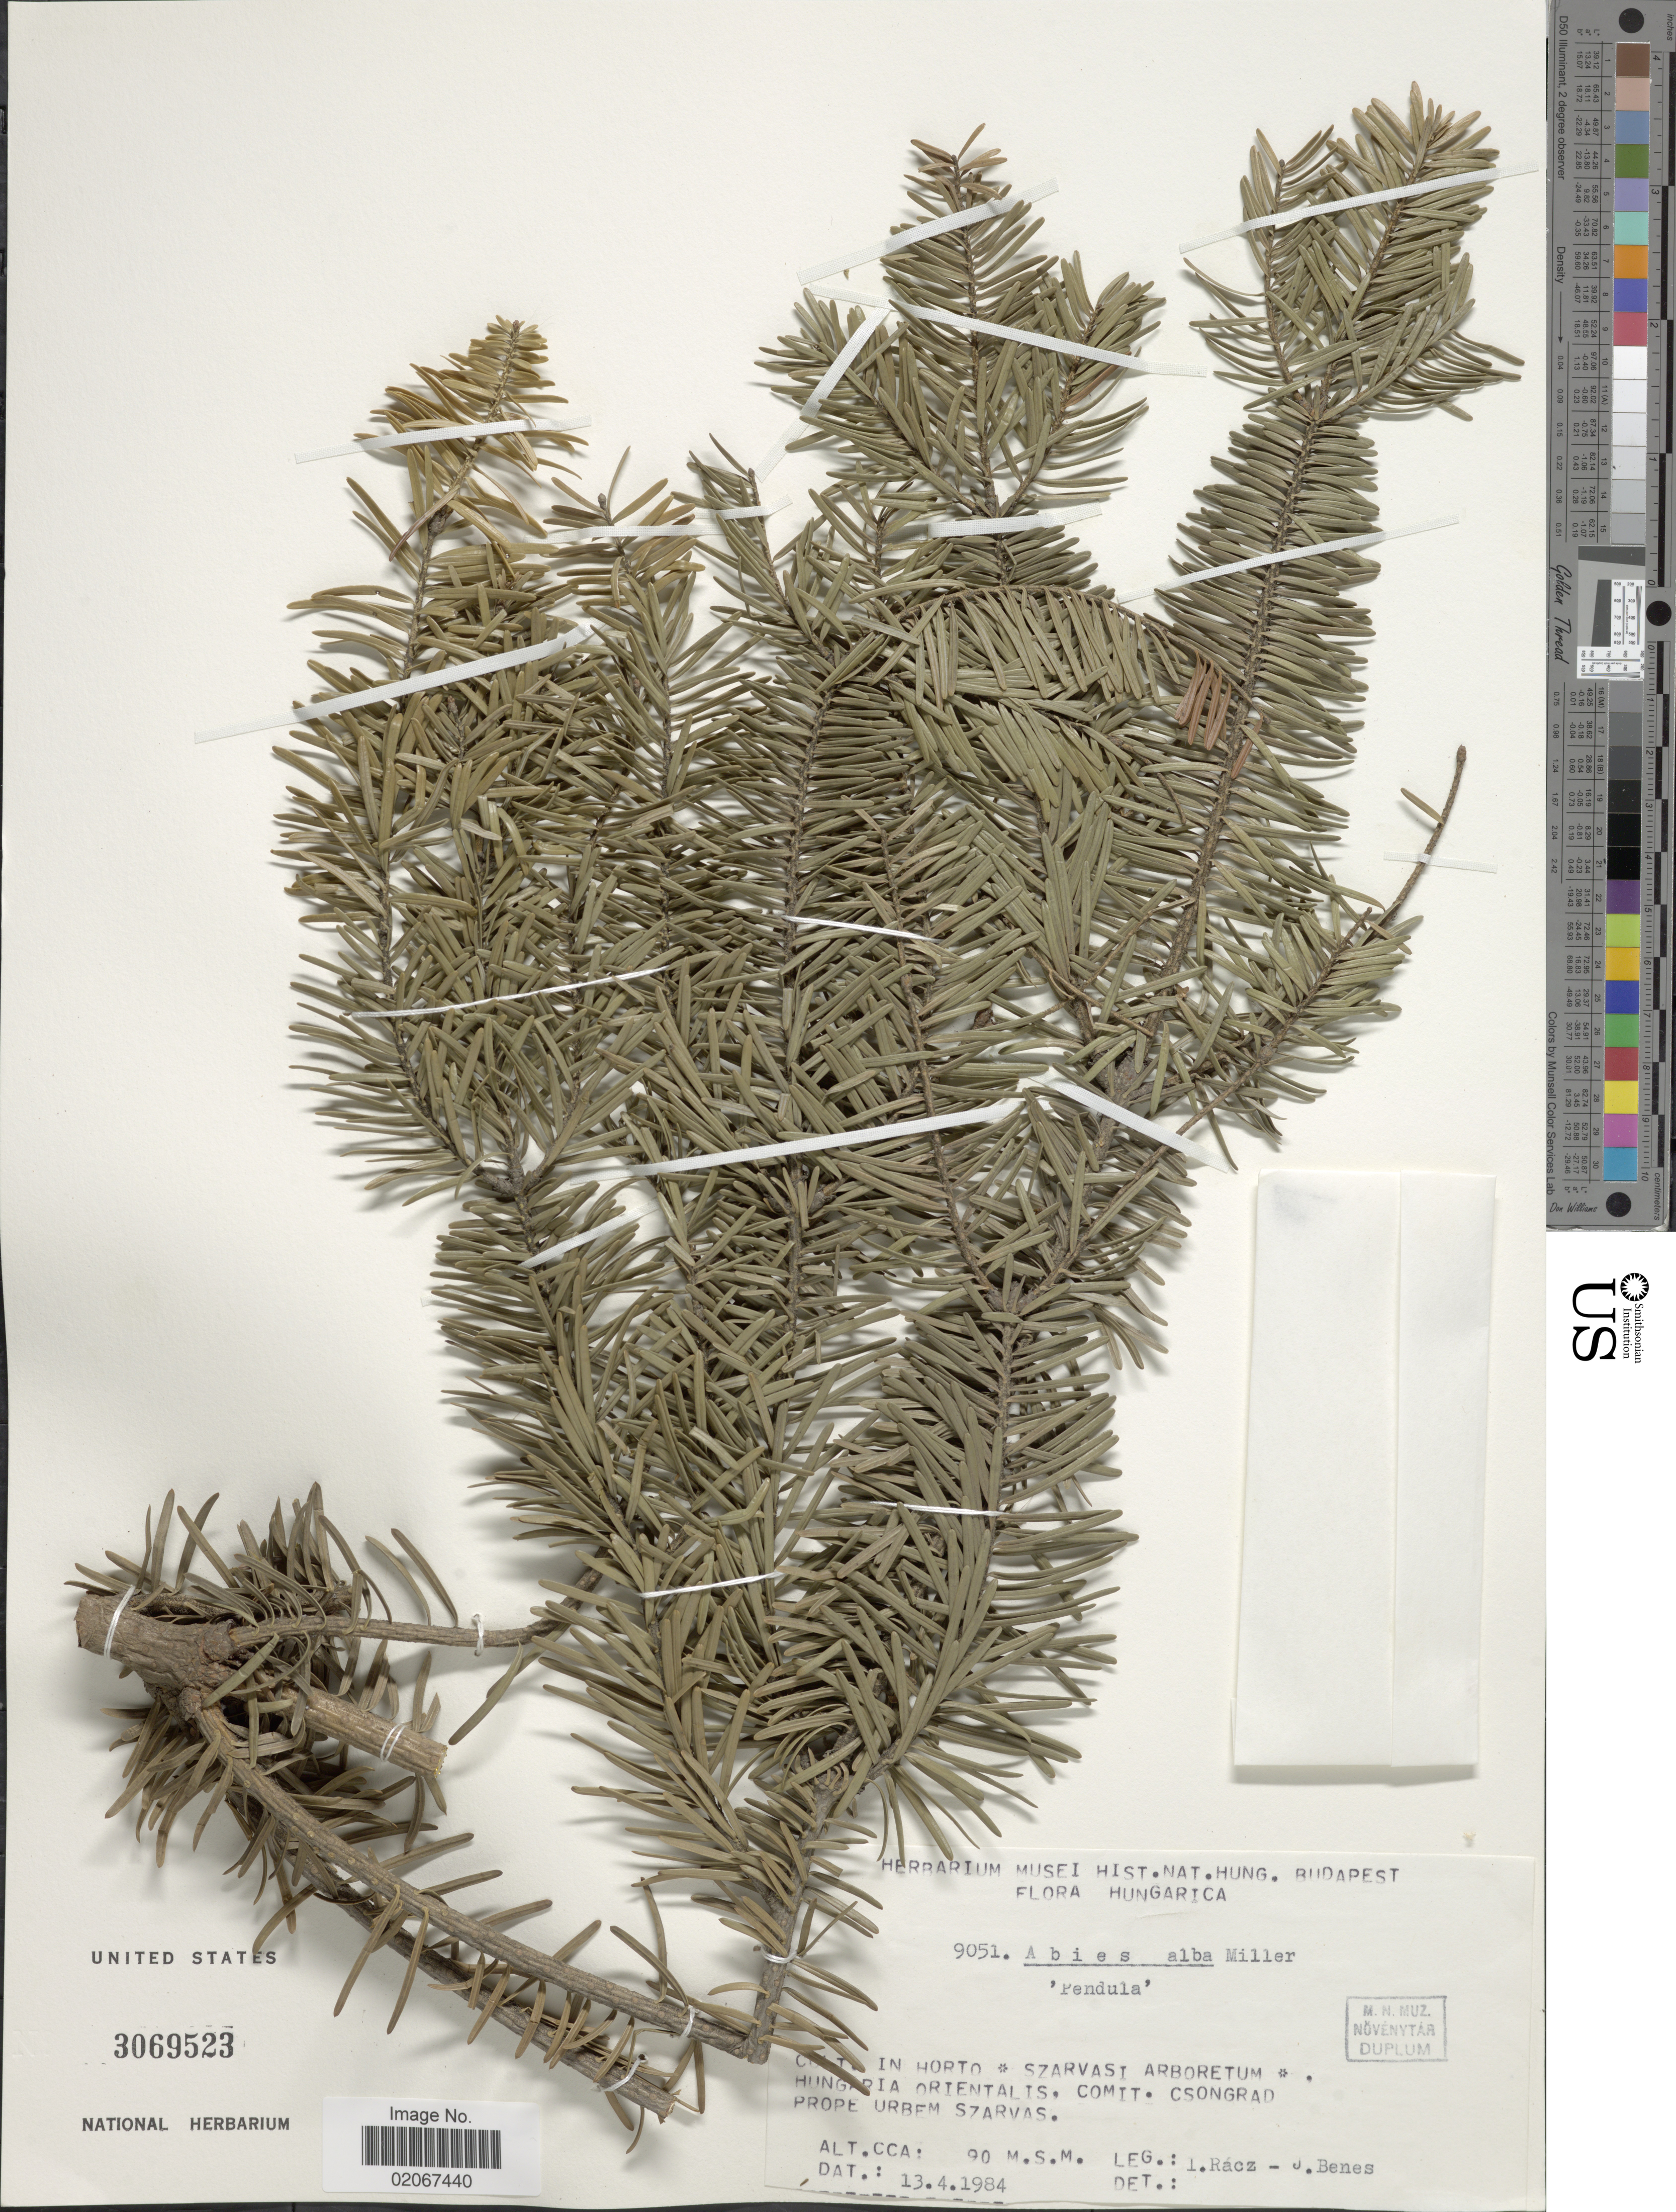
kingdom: Plantae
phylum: Tracheophyta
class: Pinopsida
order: Pinales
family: Pinaceae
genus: Abies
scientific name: Abies alba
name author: Mill.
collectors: I. Rácz & J. Benes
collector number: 9051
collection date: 1984-04-13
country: Hungary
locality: Cult. in horto Szarvasi Arboretum. Hungaria orientalis. comit. Csongrad prope urbem Szarvas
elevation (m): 90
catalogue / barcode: US 3069523